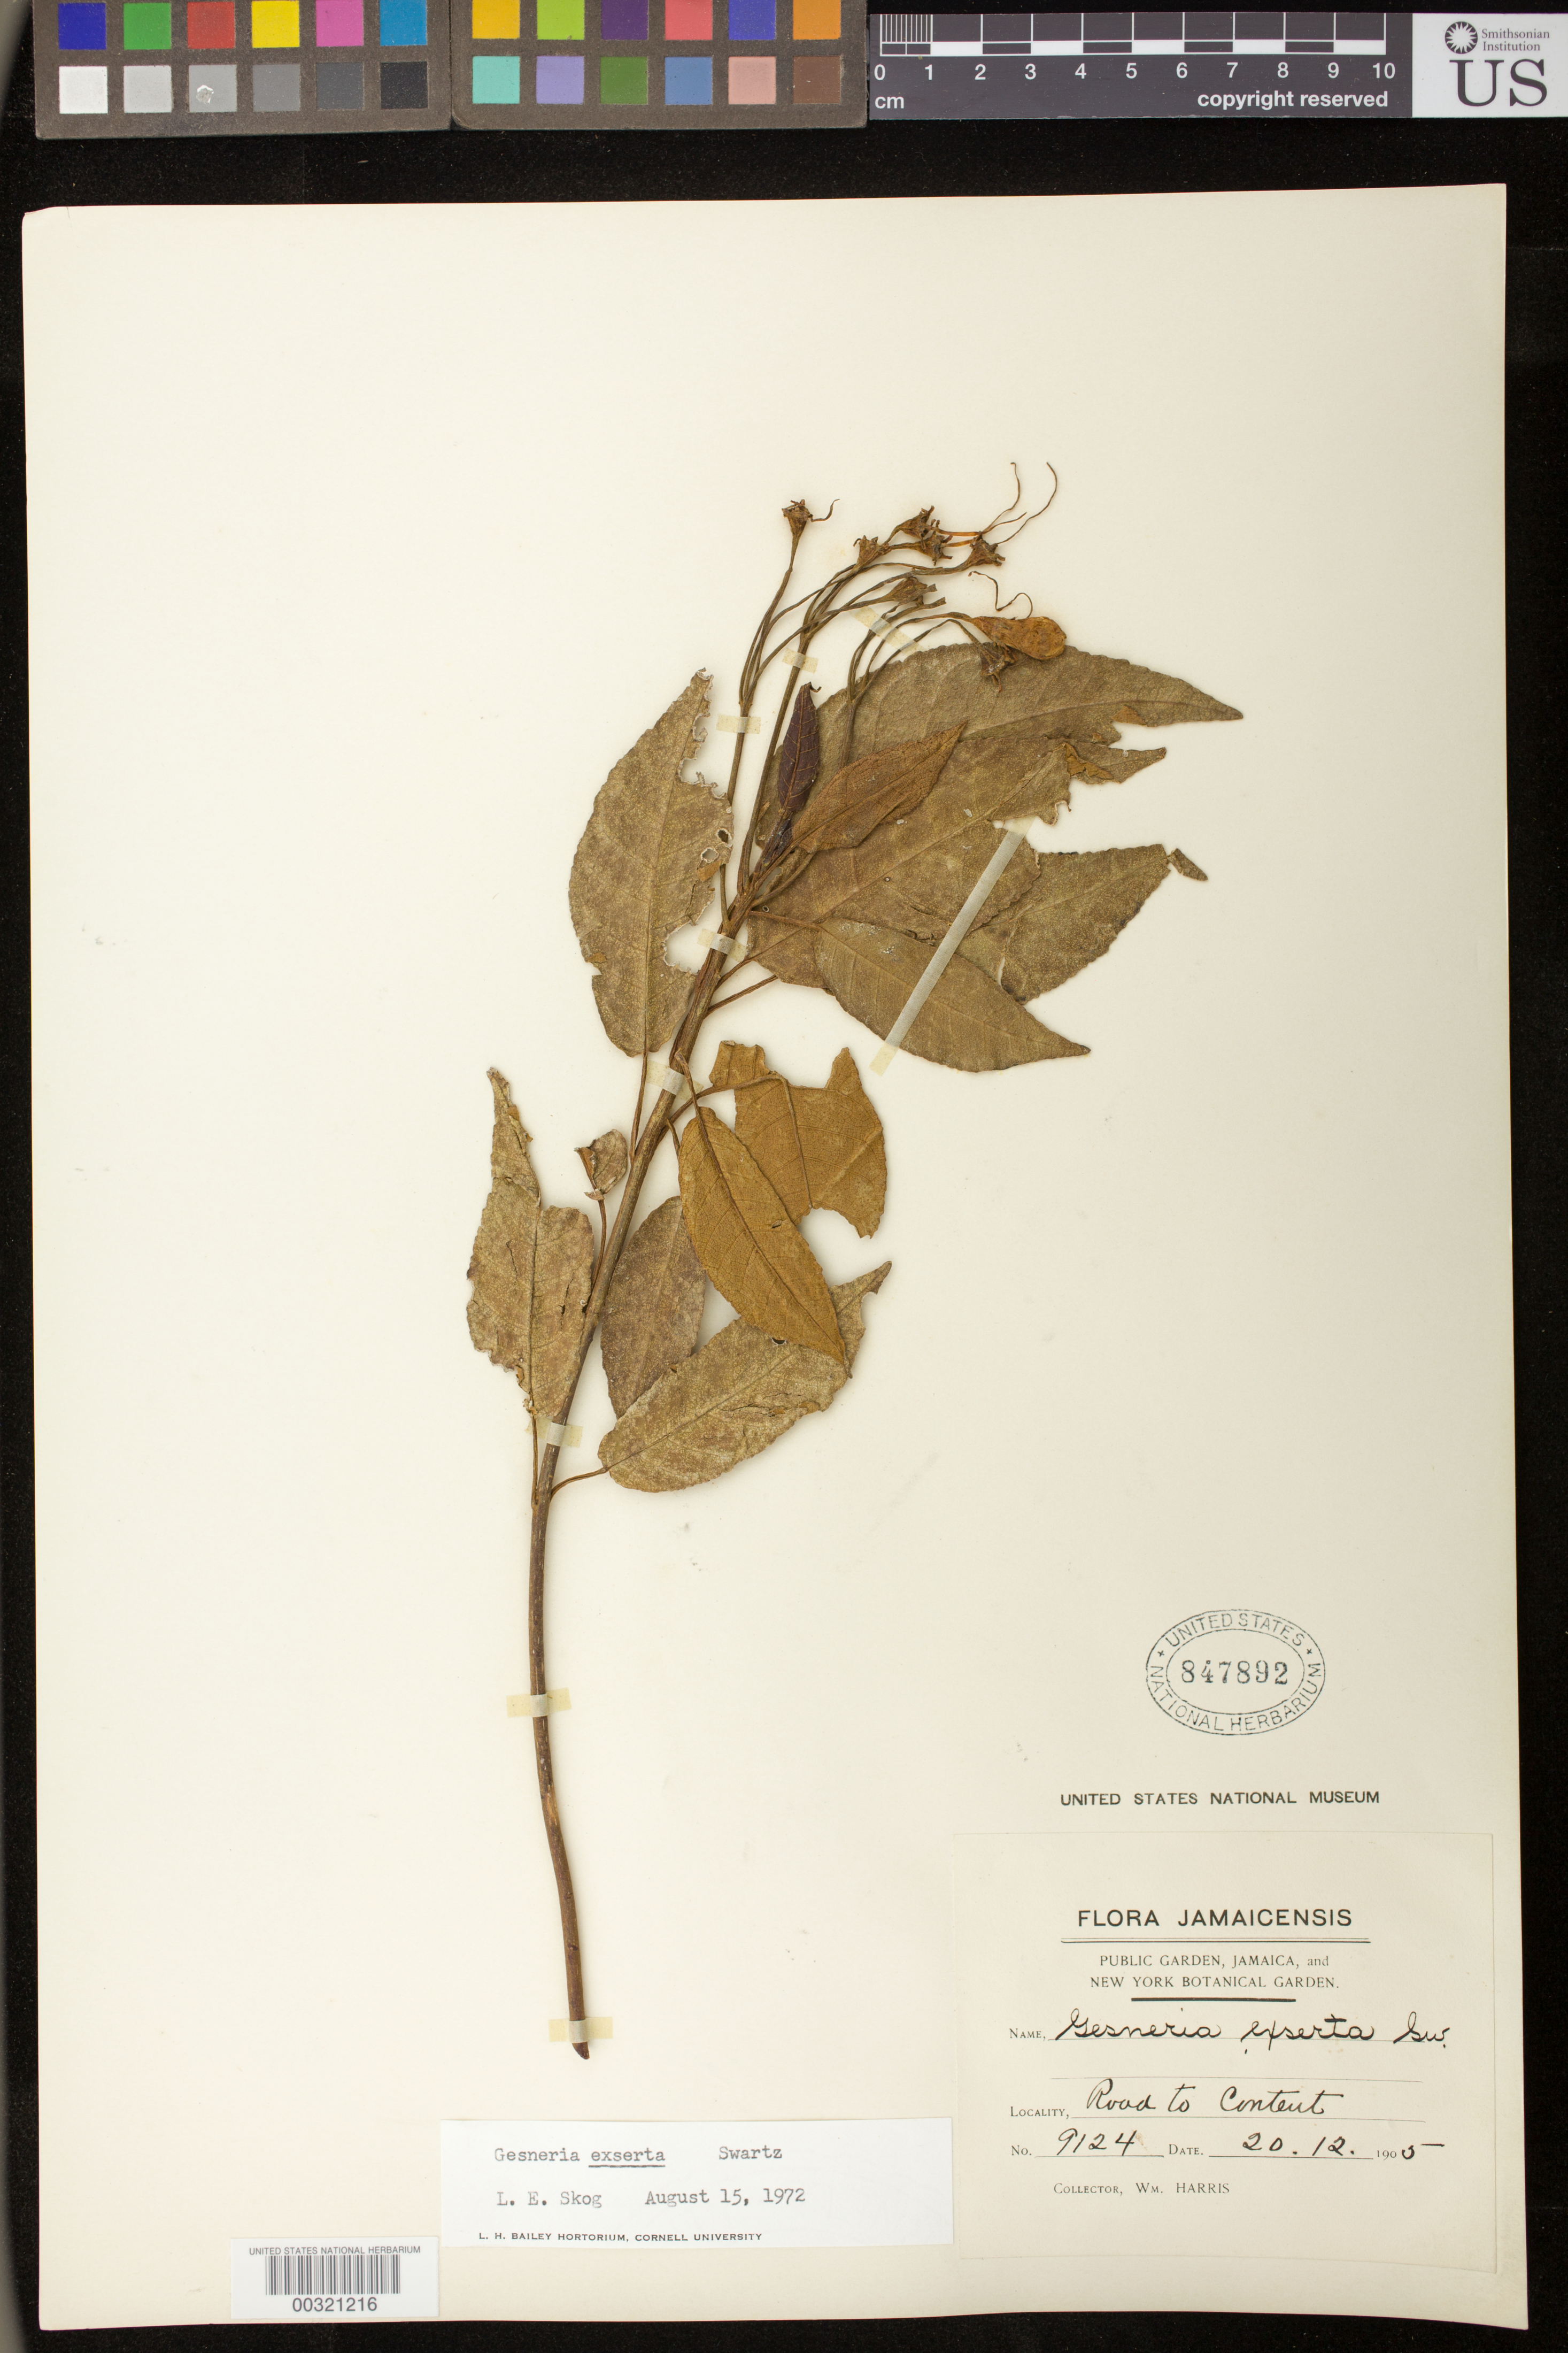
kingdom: Plantae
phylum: Tracheophyta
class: Magnoliopsida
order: Lamiales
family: Gesneriaceae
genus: Gesneria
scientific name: Gesneria exserta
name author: Sw.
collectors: W. Harris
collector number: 9124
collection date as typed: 20 Dec 1905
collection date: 1905-12-20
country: Jamaica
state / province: Saint Andrew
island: Jamaica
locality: Road to Content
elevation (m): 762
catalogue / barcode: US 847892